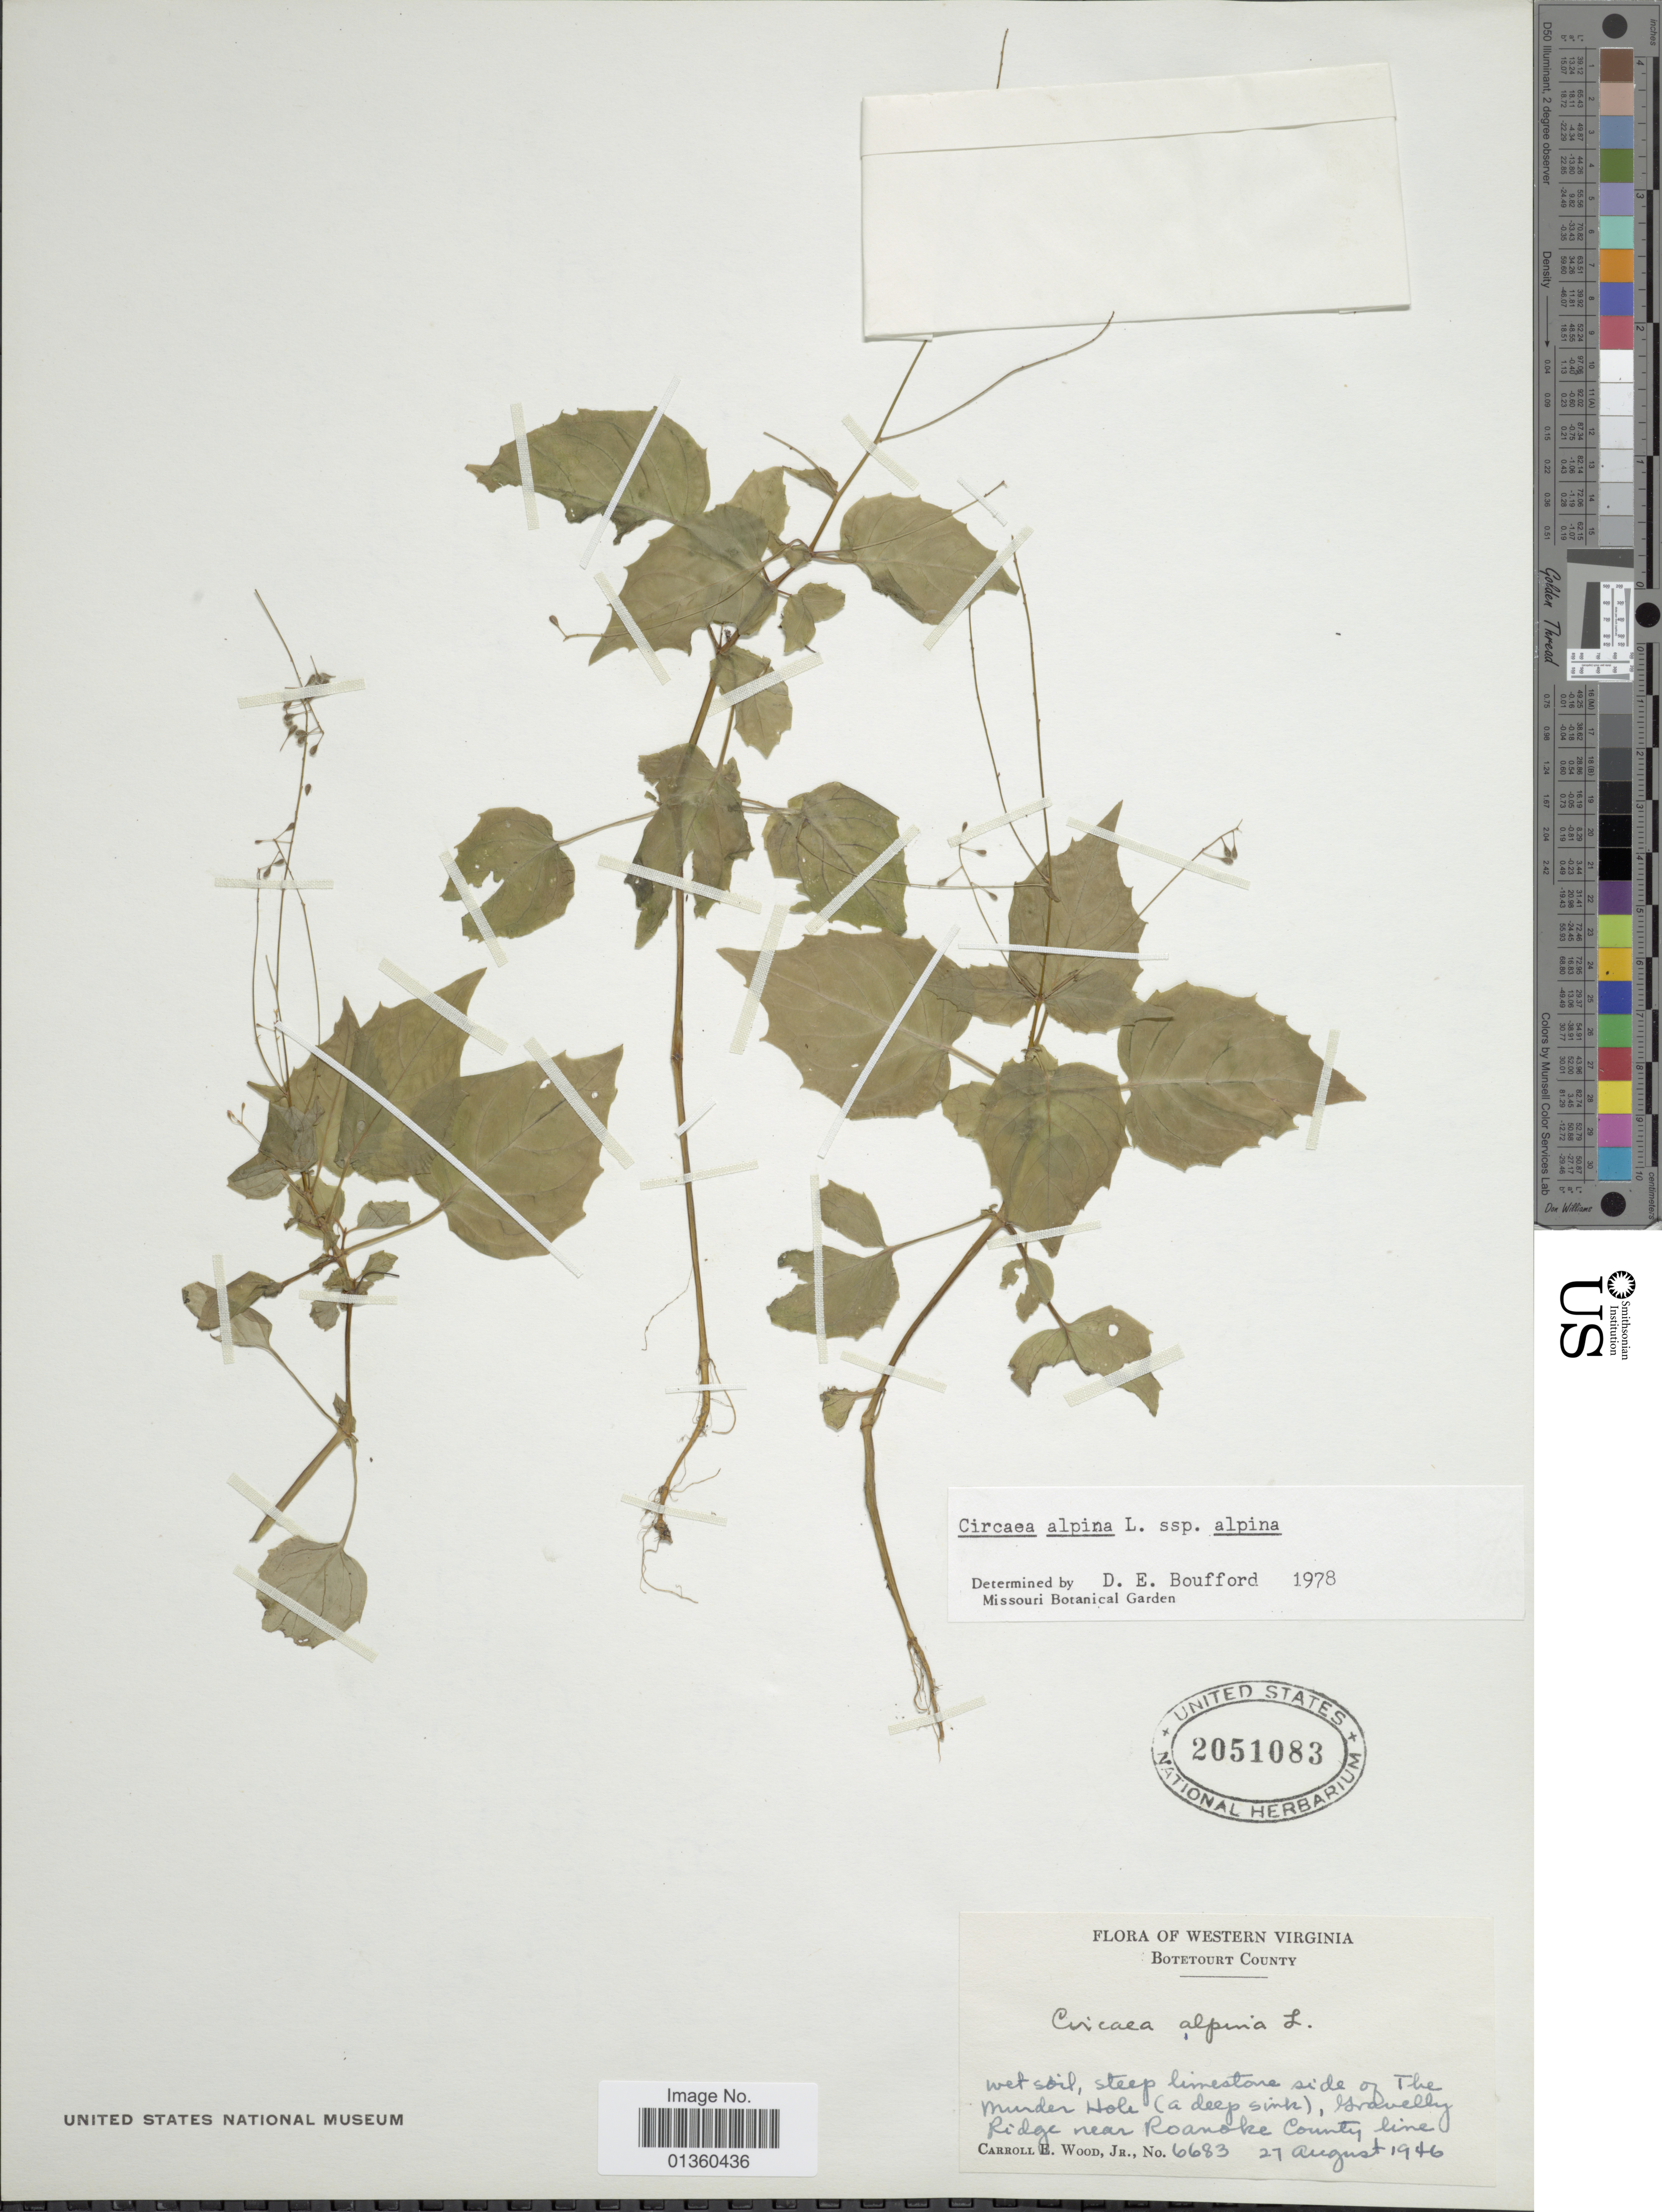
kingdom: Plantae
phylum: Tracheophyta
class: Magnoliopsida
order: Myrtales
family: Onagraceae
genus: Circaea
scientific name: Circaea alpina subsp. alpina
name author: L.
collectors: C. E. Wood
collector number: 6683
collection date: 1946-08-27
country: United States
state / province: Virginia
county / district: Botetourt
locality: Botetourt County, Ridge near Roanoke County line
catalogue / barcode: US 2051083